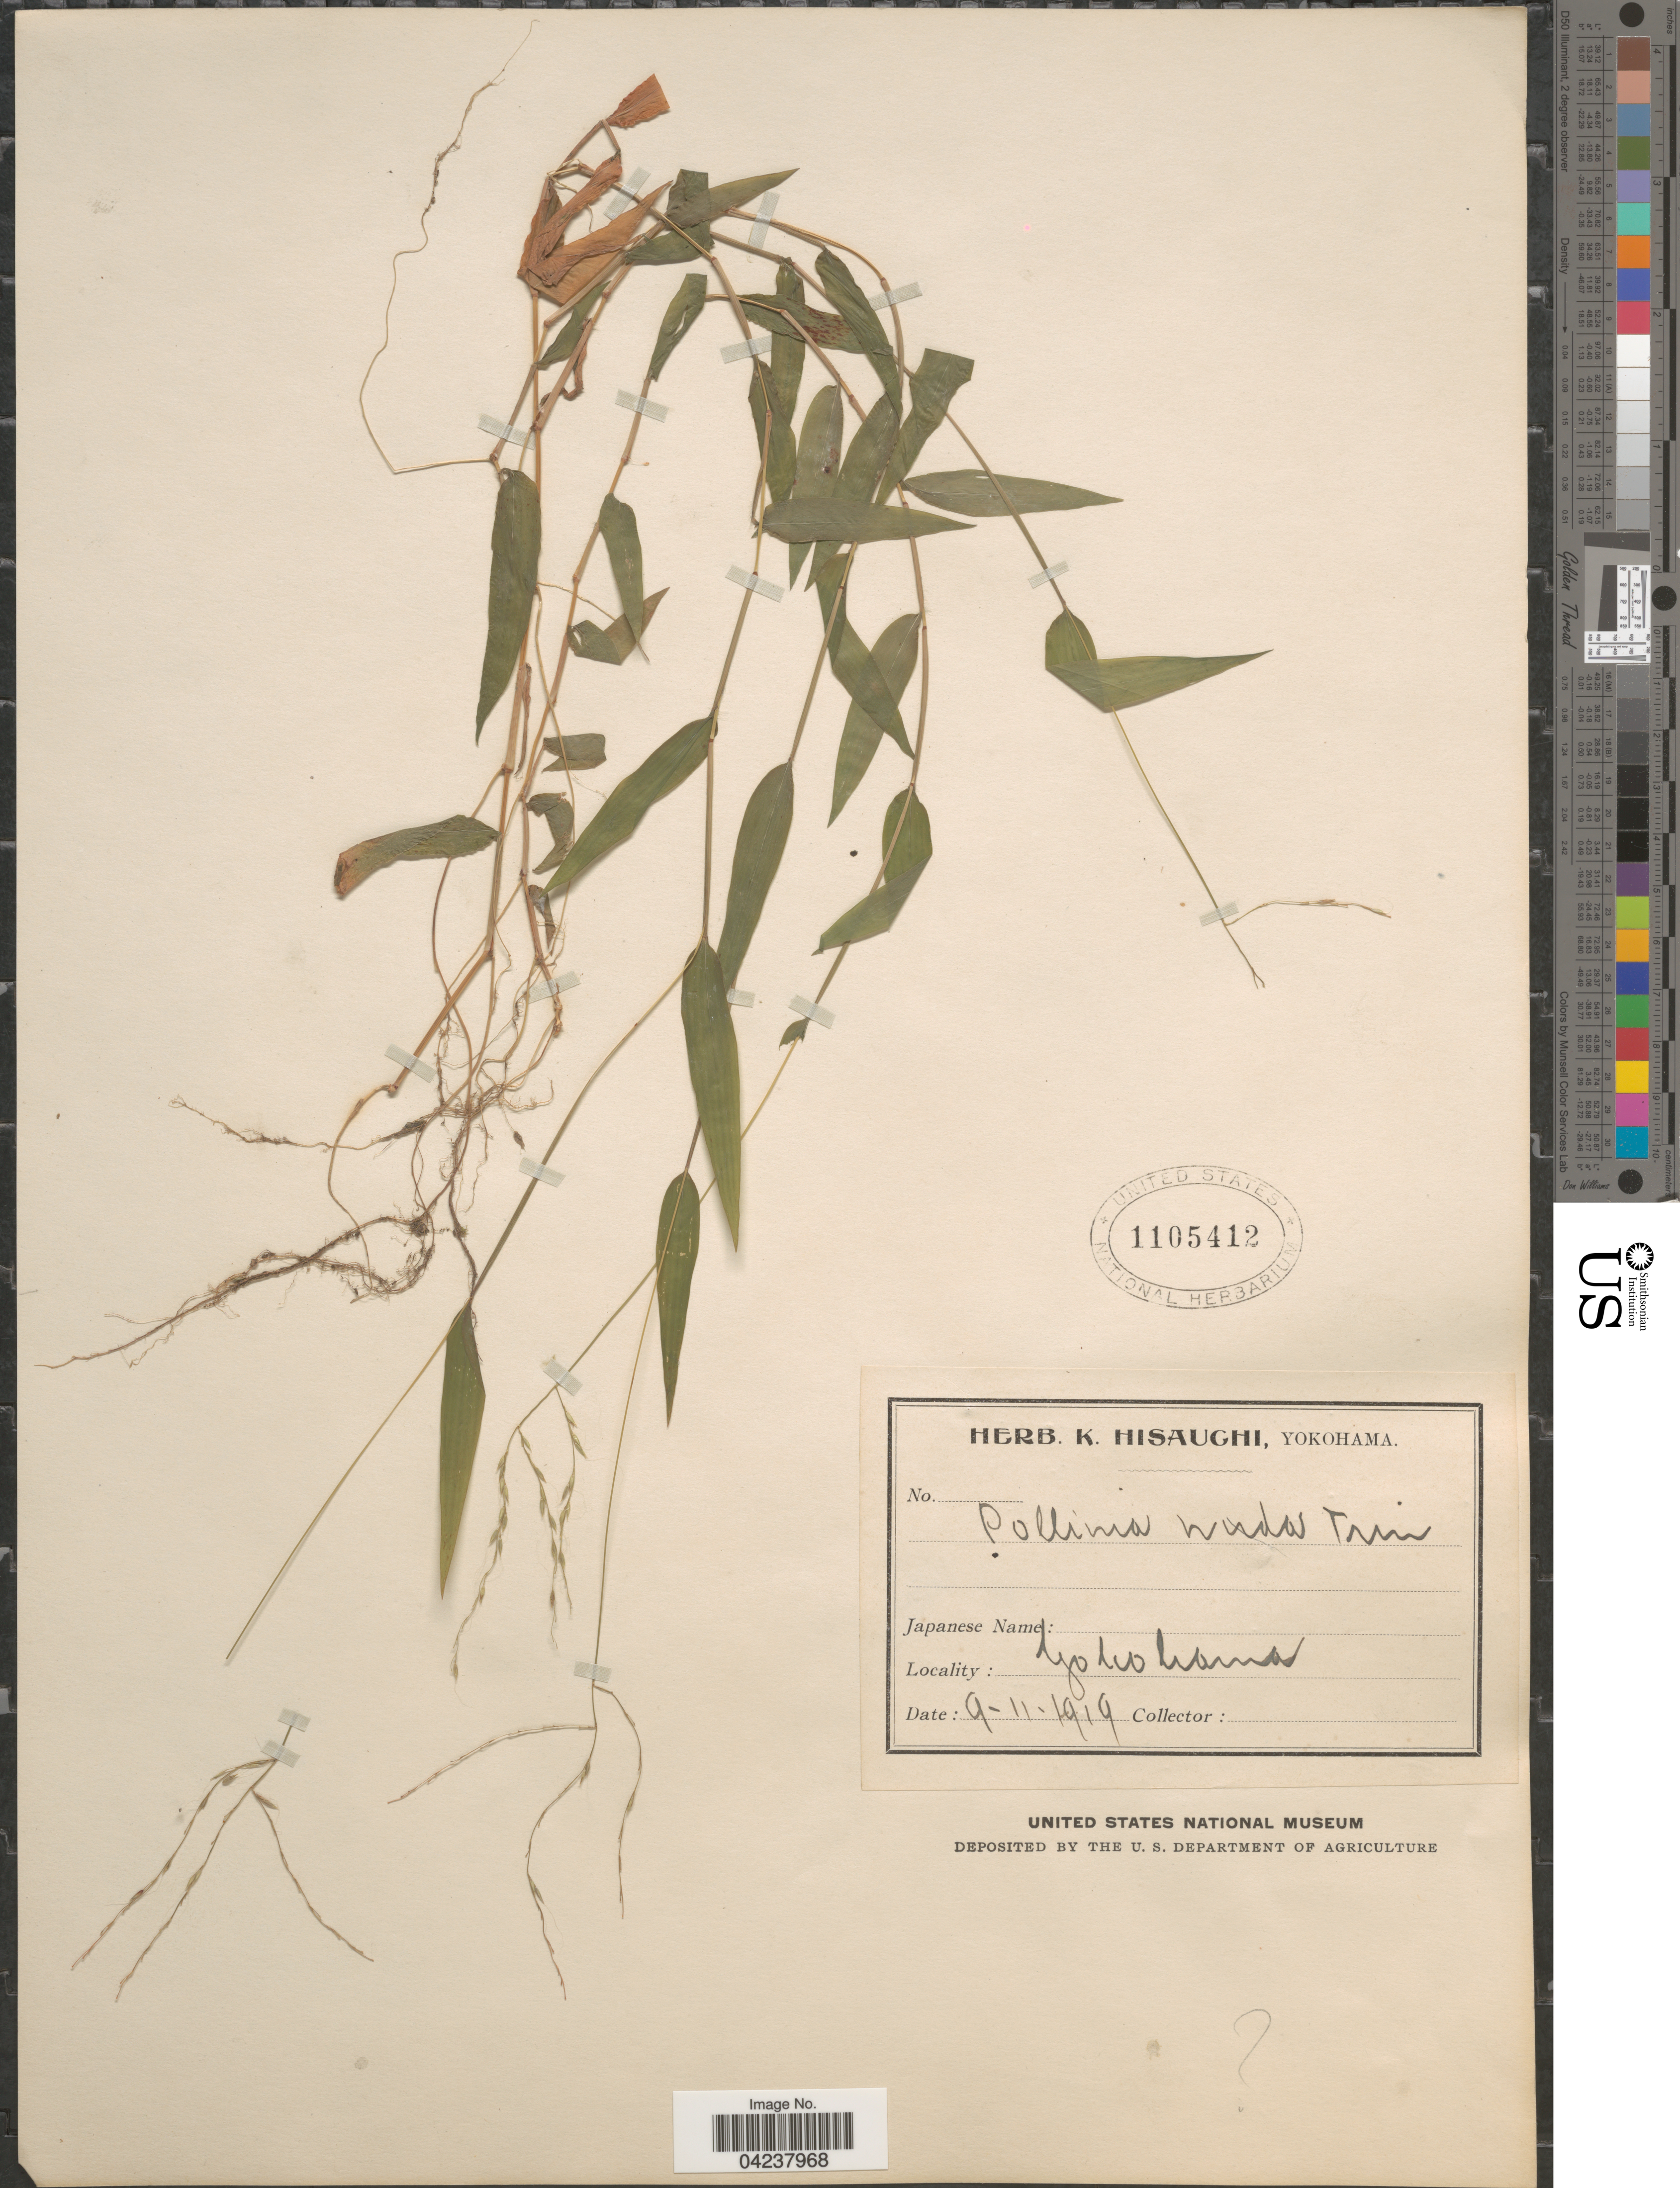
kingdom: Plantae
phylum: Tracheophyta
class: Liliopsida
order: Poales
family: Poaceae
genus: Microstegium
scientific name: Microstegium nudum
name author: (Trin.) A. Camus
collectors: ex herb. Hisaughi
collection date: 1919-11-09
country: Japan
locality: Yokohama.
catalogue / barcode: US 1105412